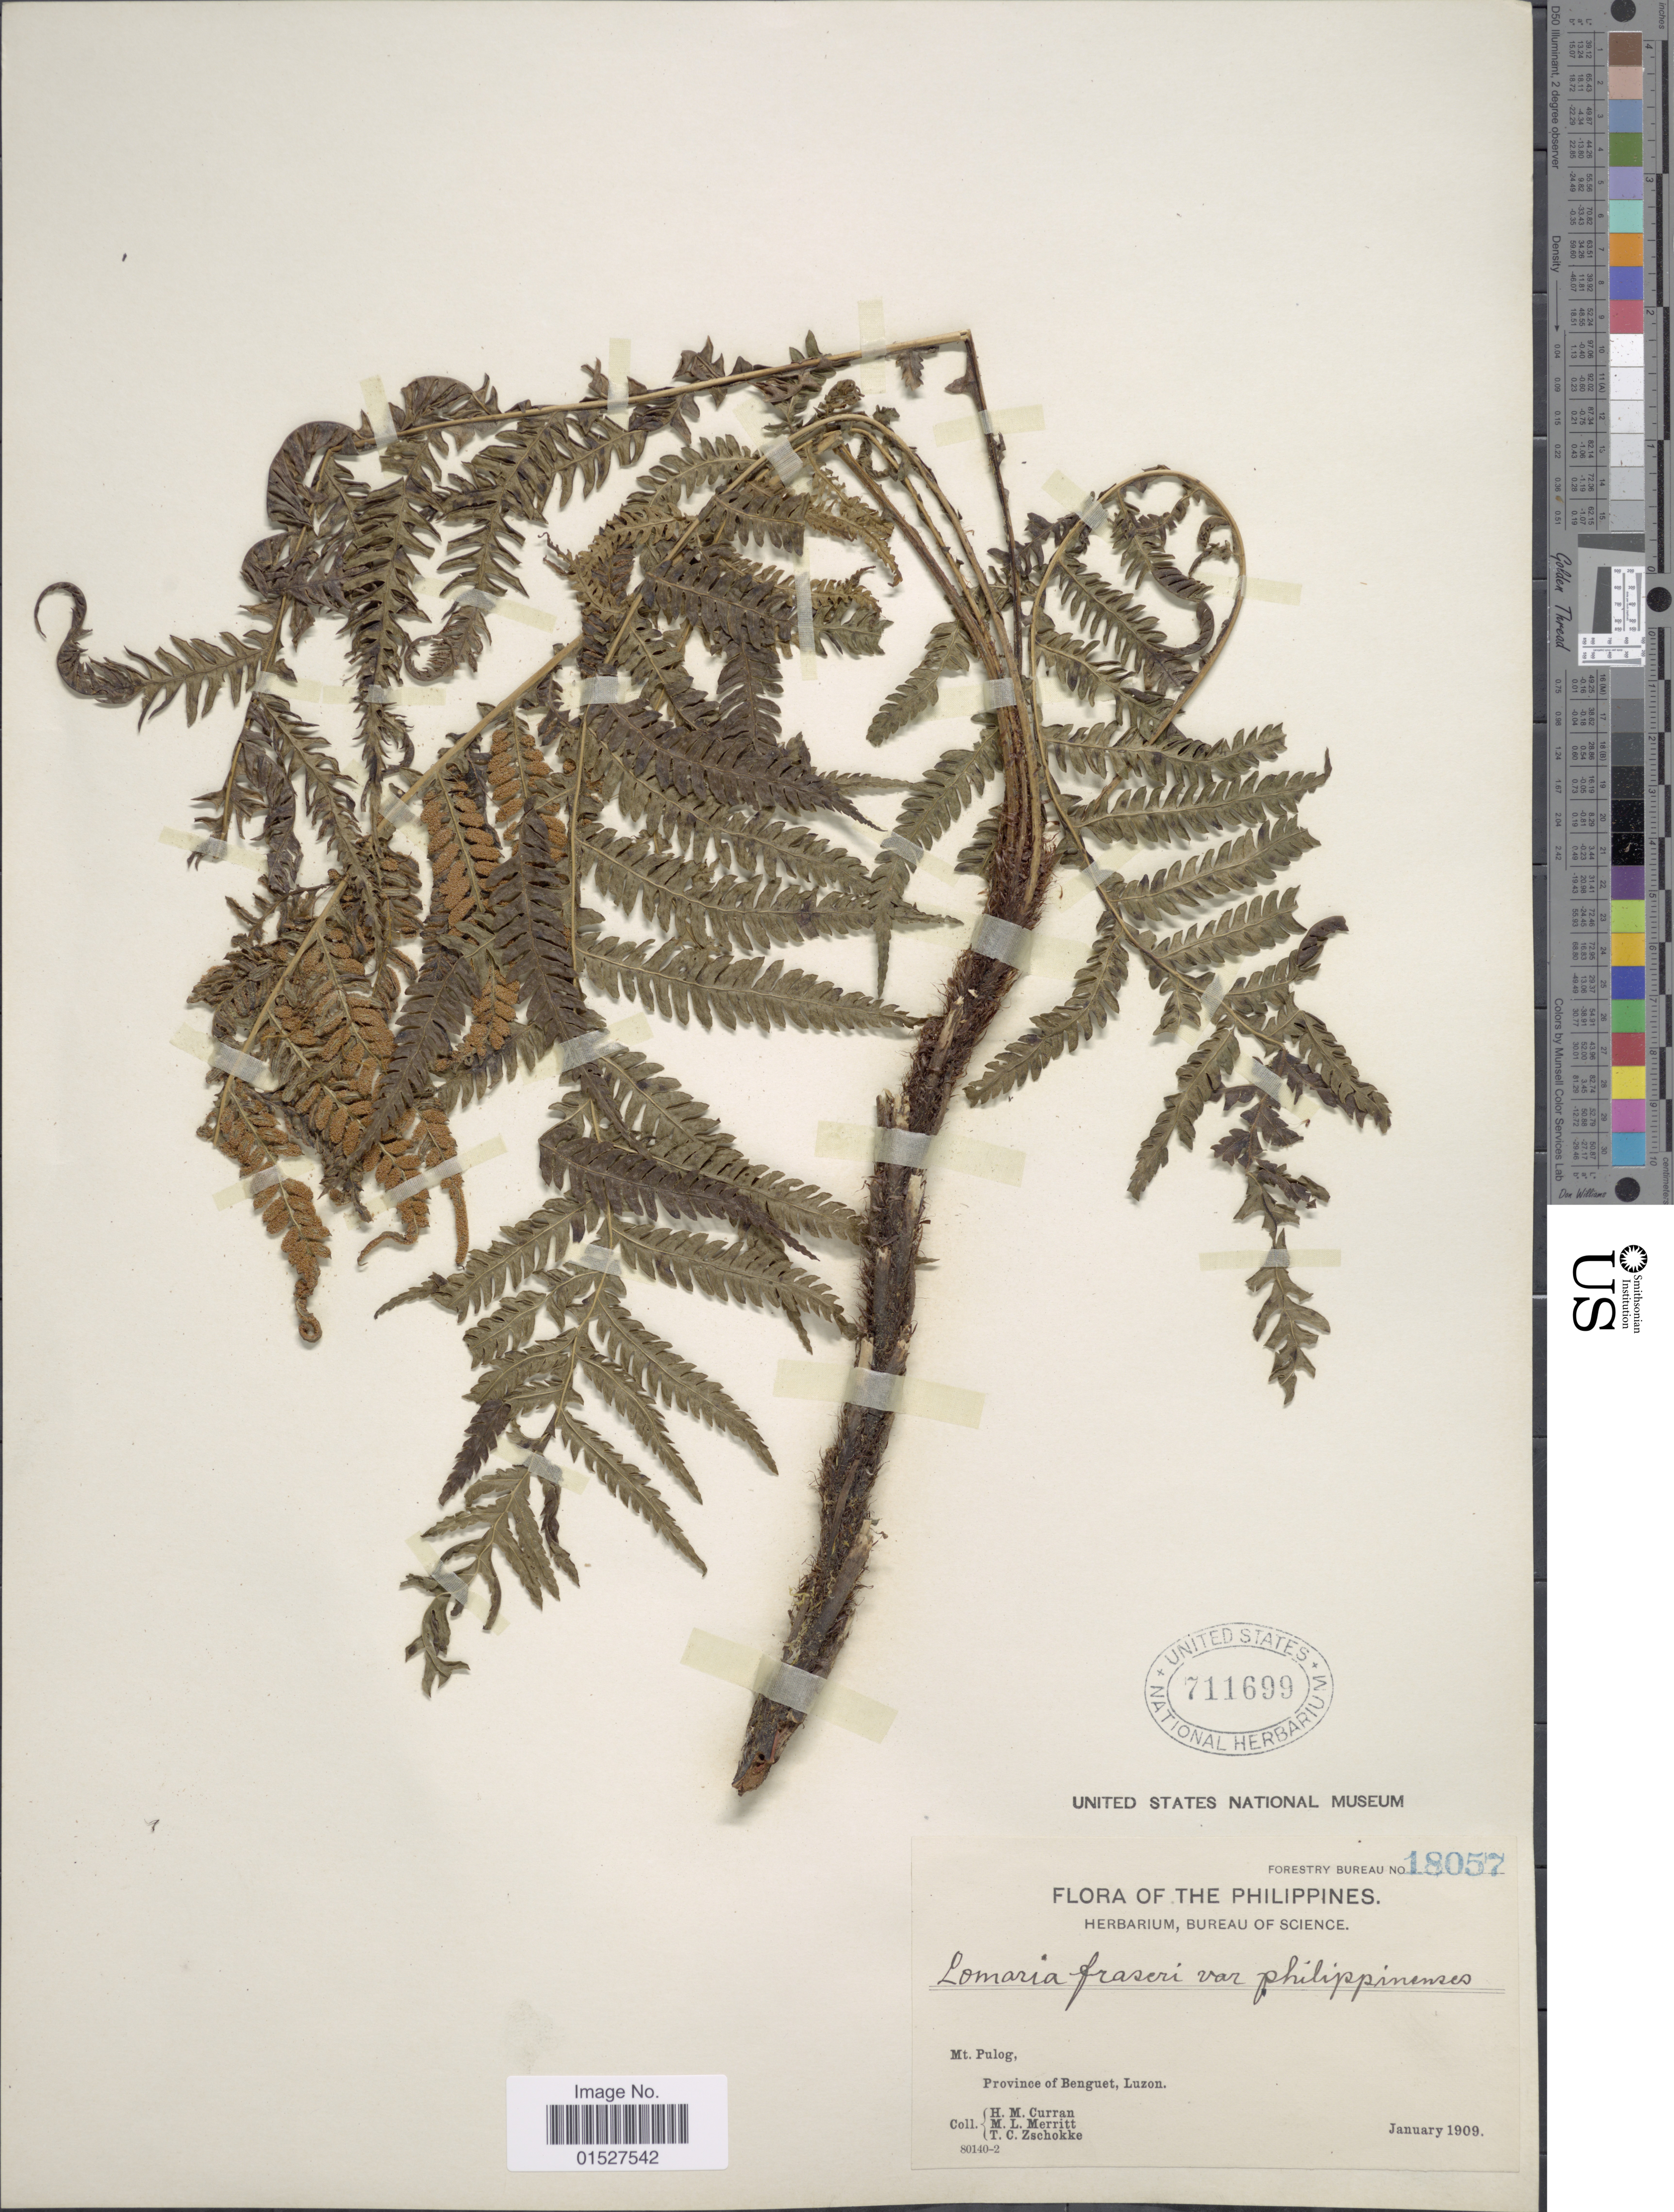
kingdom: Plantae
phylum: Tracheophyta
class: Polypodiopsida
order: Polypodiales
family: Blechnaceae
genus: Blechnum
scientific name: Blechnum fraseri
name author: (A. Cunn.) Luerss.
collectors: H. M. Curran, M. L. Merritt & T. C. Zschokke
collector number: Forestry Bureau 18057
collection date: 1909-01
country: Philippines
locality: Mt. Pulog. Province of Benguet, Luzon.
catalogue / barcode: US 711699